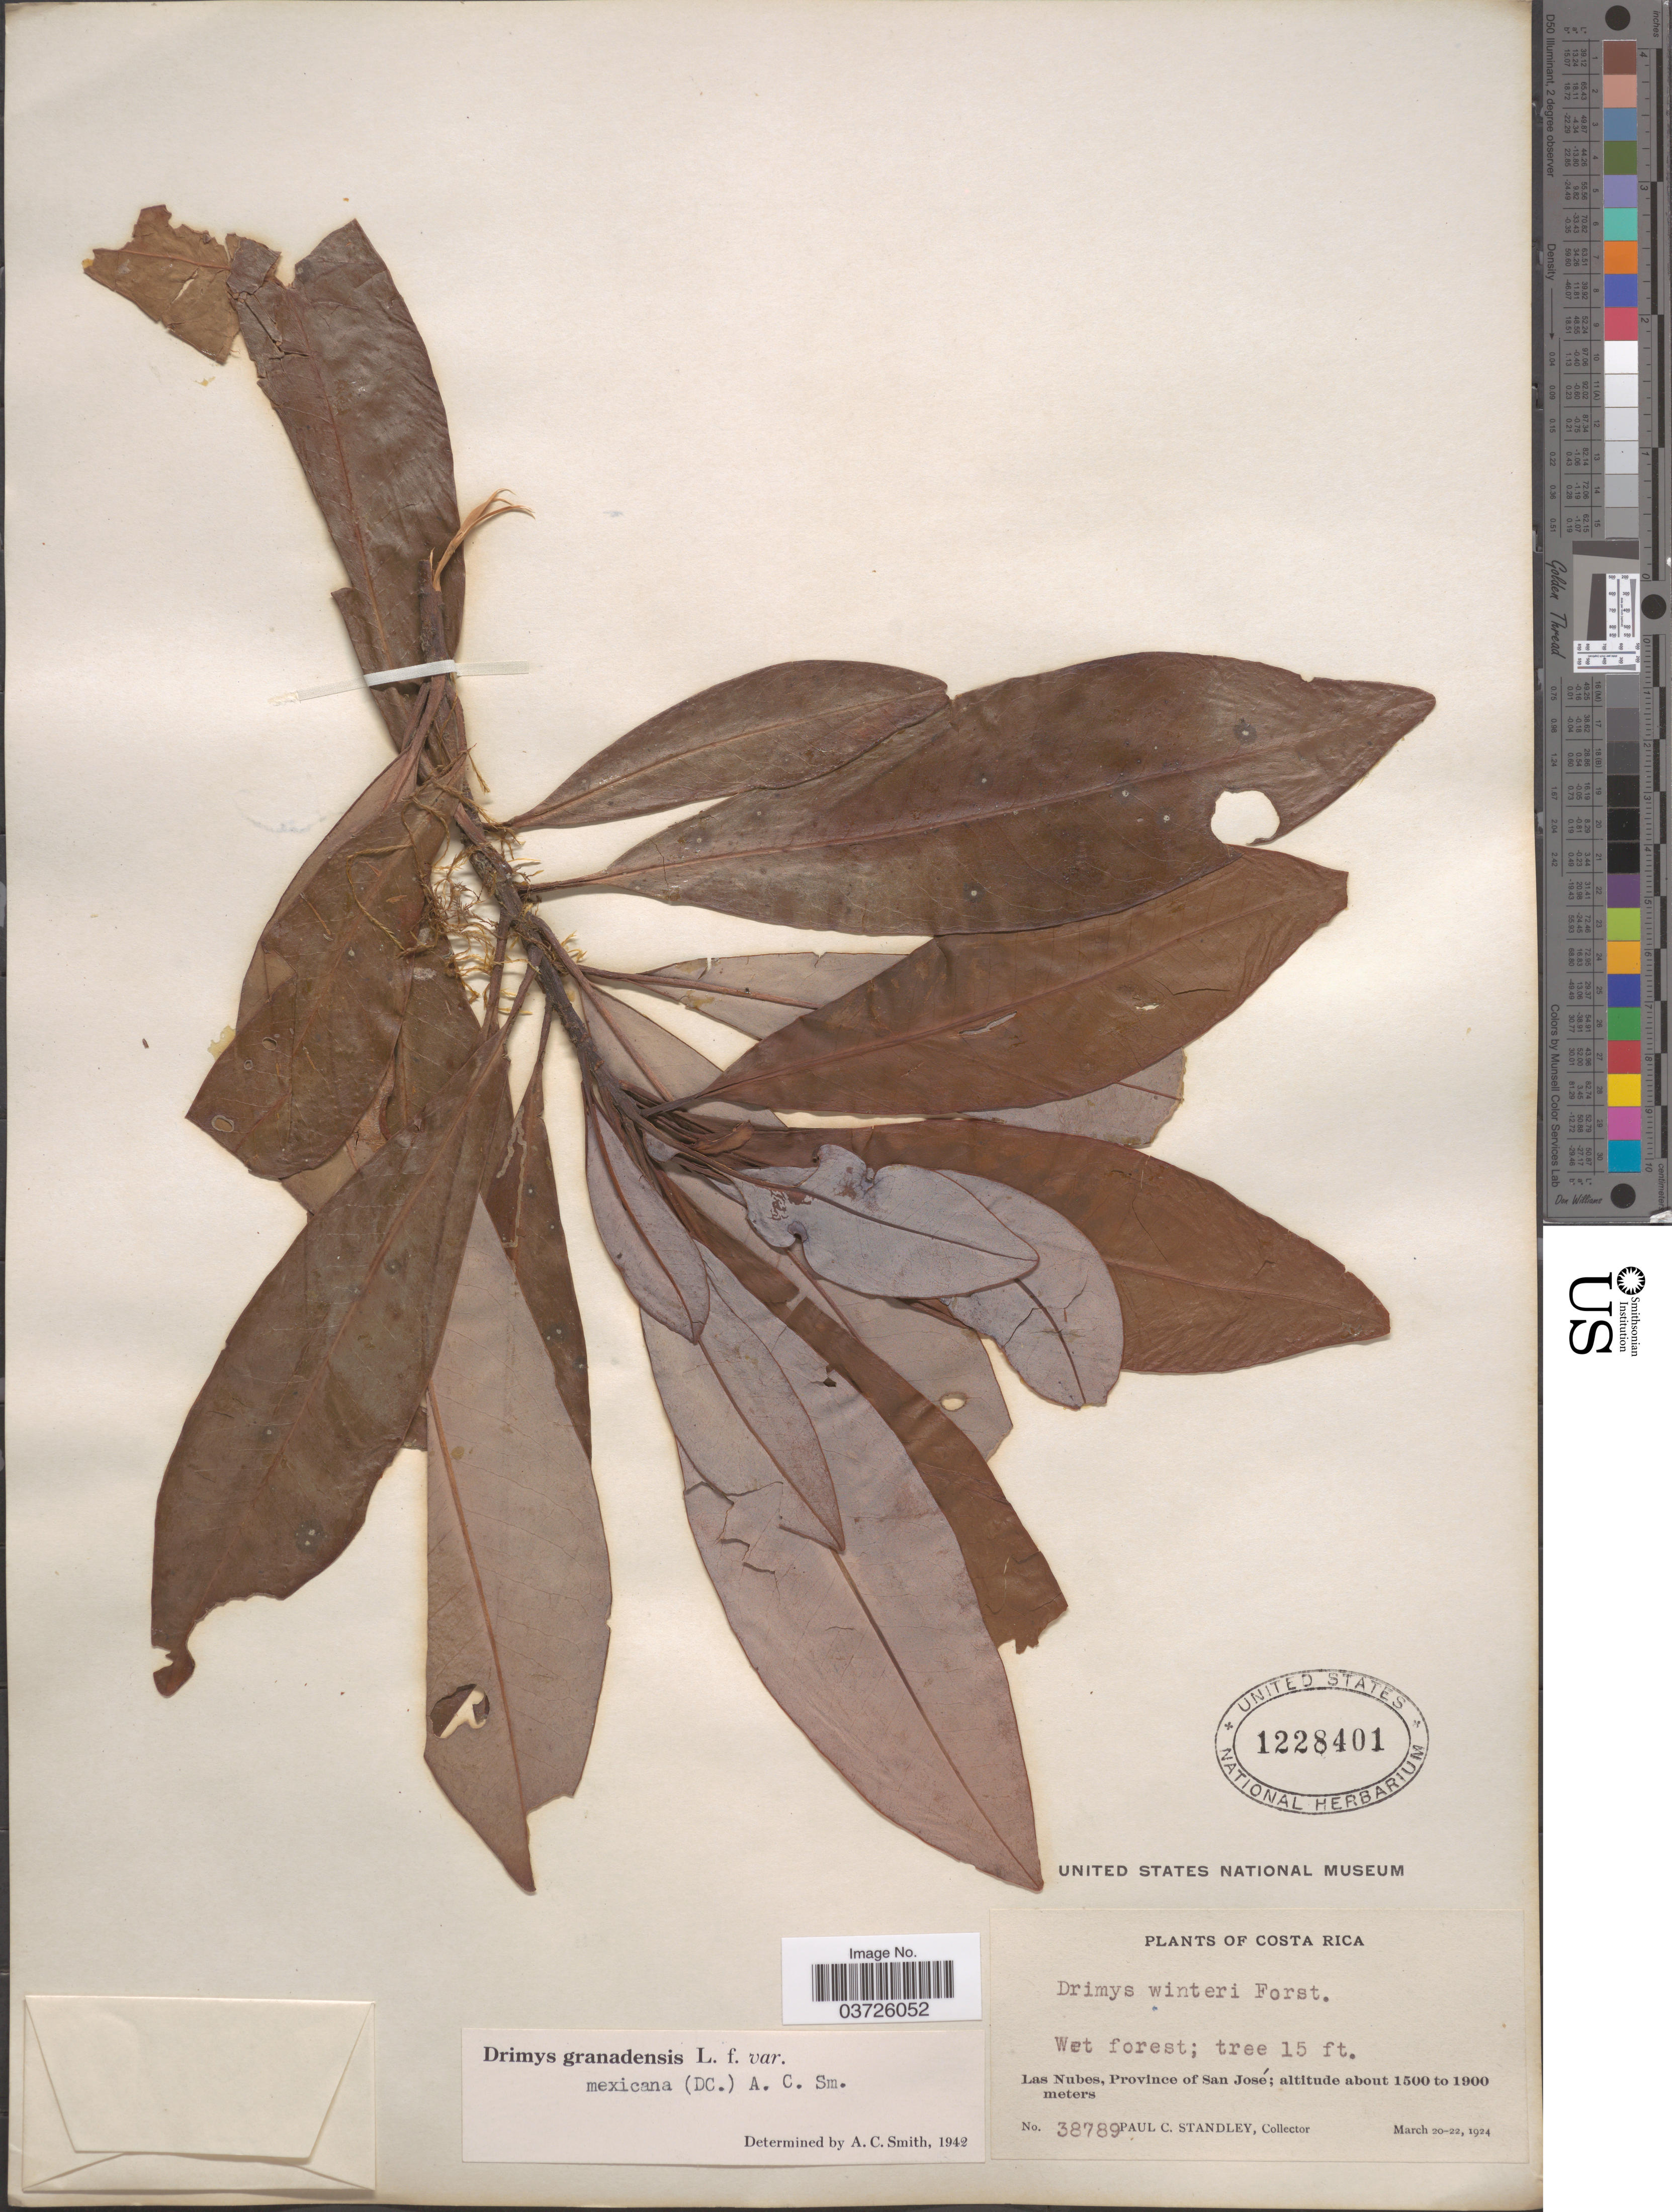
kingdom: Plantae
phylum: Tracheophyta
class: Magnoliopsida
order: Canellales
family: Winteraceae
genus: Drimys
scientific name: Drimys granadensis var. mexicana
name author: L. f.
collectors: P. C. Standley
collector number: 38789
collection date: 1924-03-20/1924-03-22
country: Costa Rica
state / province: San José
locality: Las Nubes.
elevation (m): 1500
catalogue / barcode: US 1228401